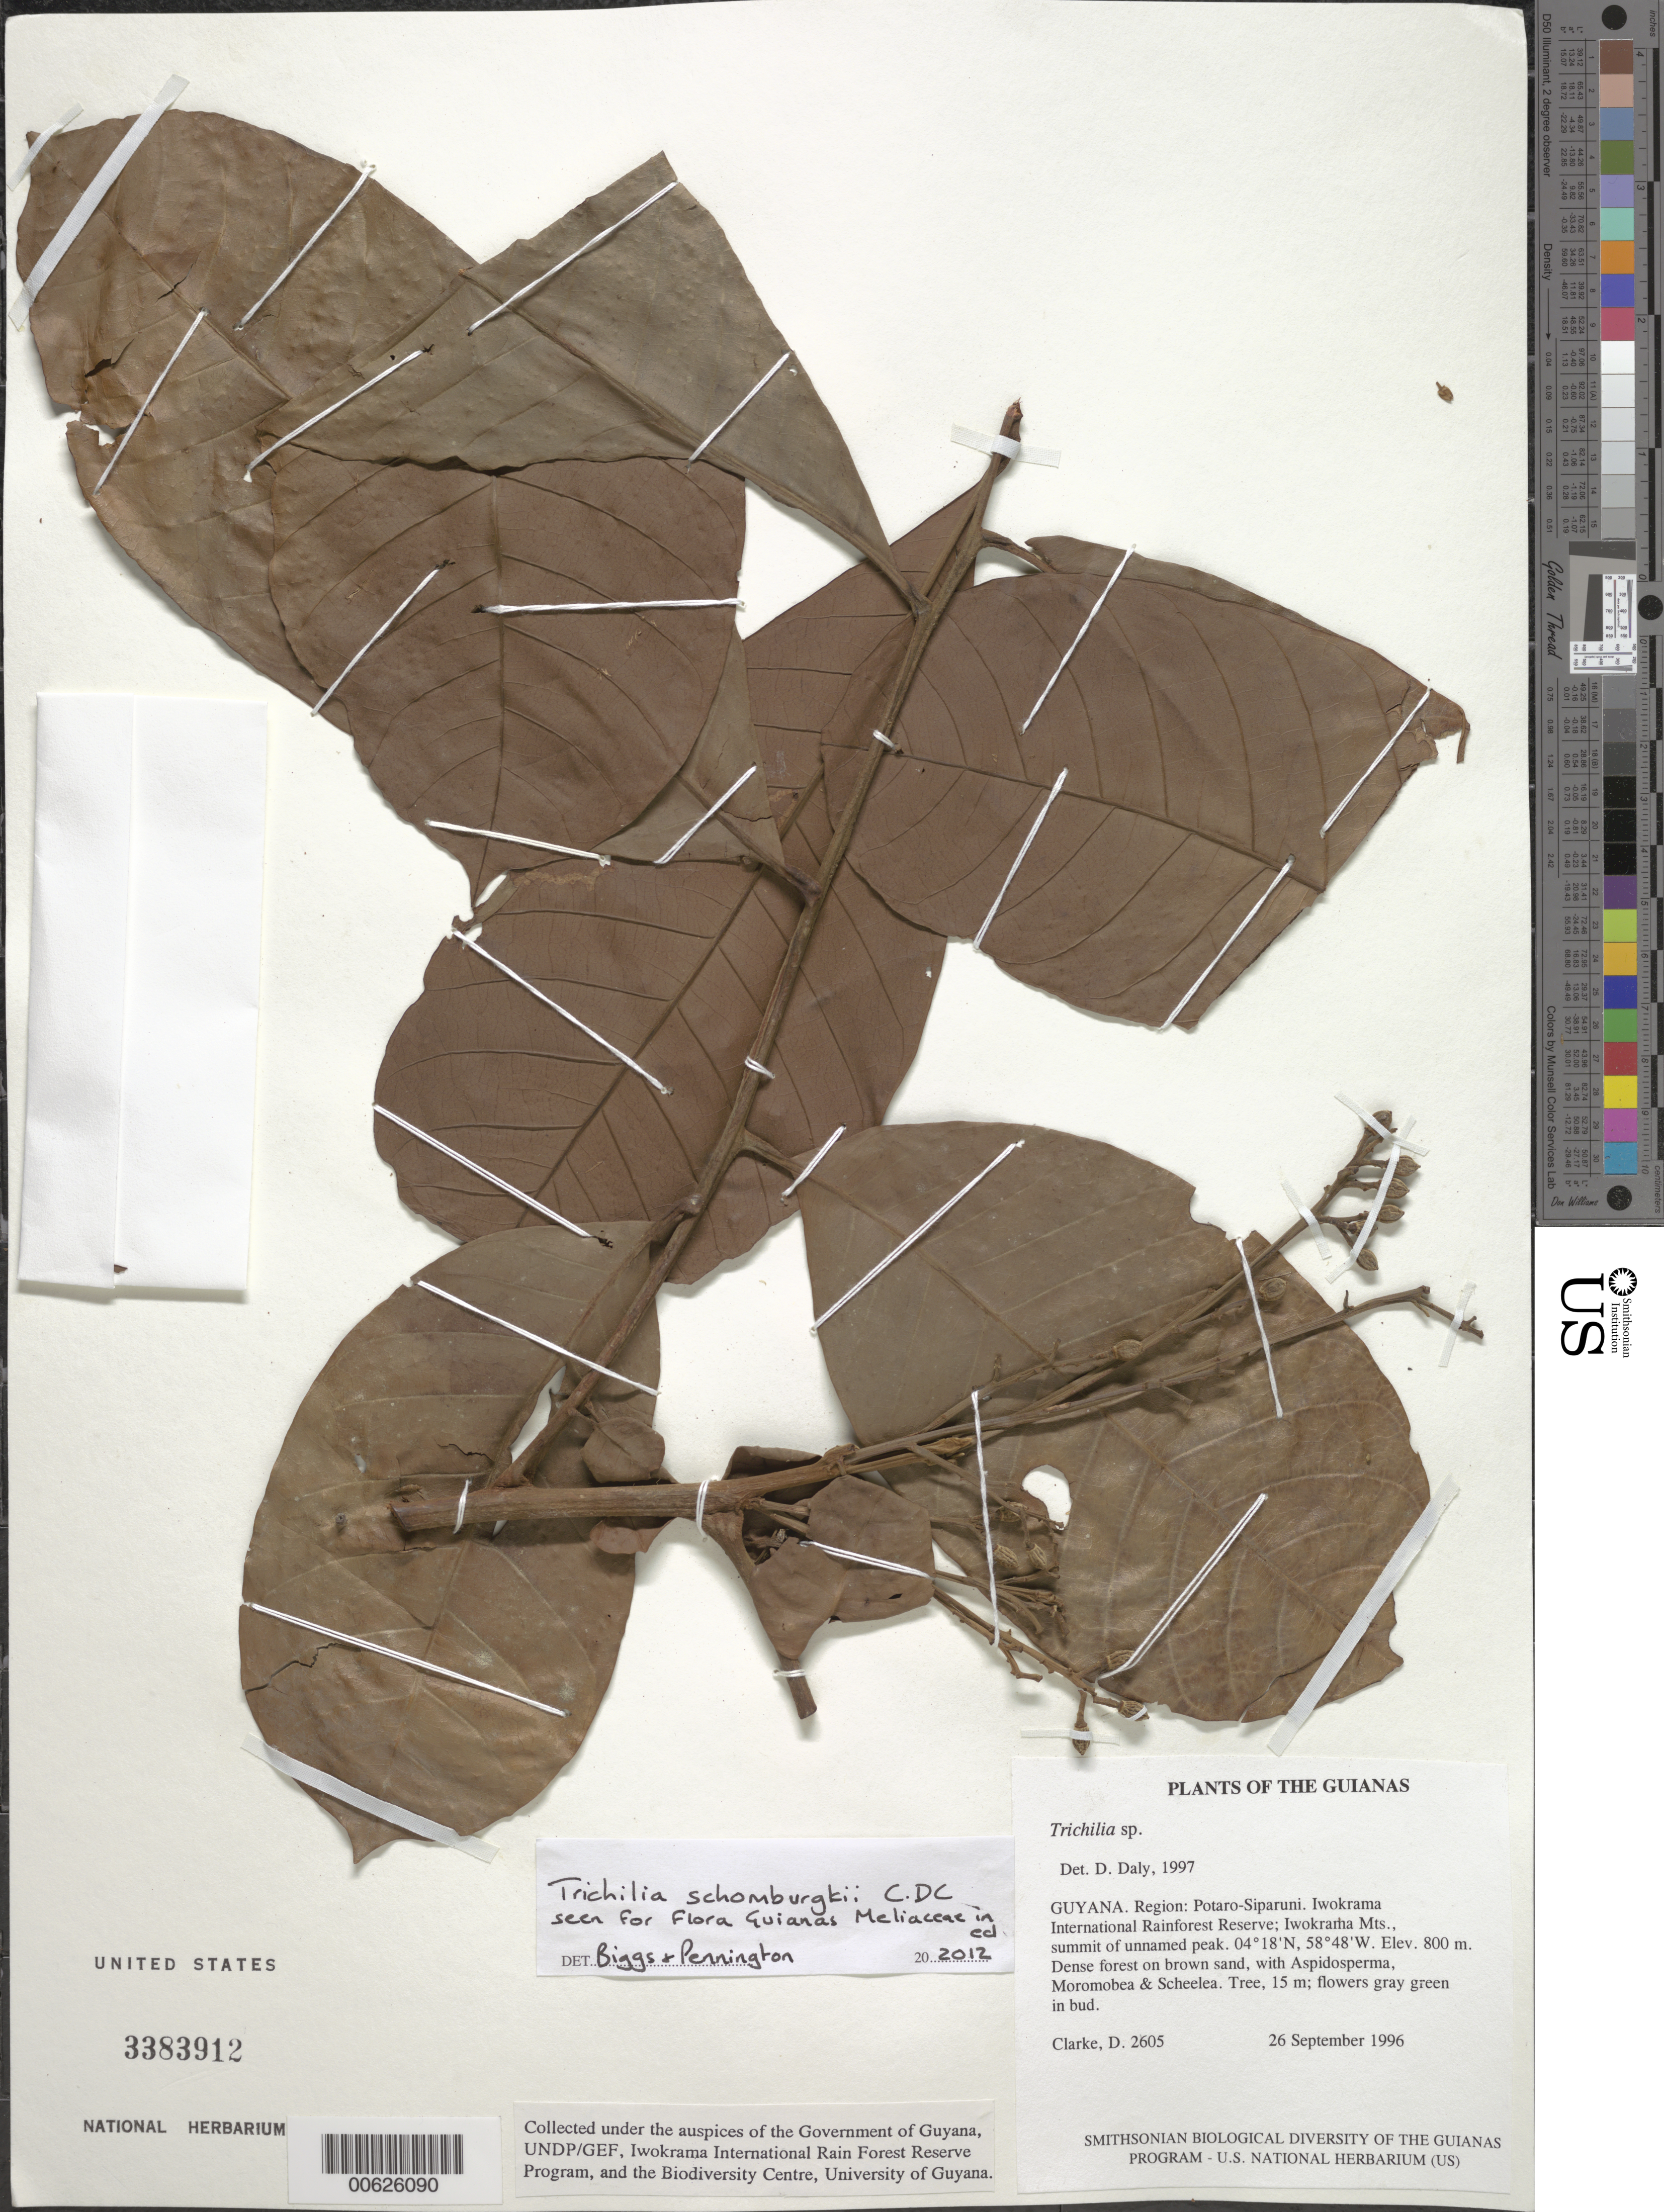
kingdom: Plantae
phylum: Tracheophyta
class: Magnoliopsida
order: Sapindales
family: Meliaceae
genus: Trichilia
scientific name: Trichilia schomburgkii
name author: C. DC.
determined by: Biggs, N.; Pennington, --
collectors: H. D. Clarke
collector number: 2605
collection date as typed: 26 September 1996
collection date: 1996-09-26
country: Guyana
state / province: Potaro-Siparuni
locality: Iwokrama International Rainforest Reserve; Iwokrama Mts., summit of unnamed peak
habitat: Dense forest on brown sand, with Aspidosperma, Moronobea & Scheelea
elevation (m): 800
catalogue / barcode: US 3383912